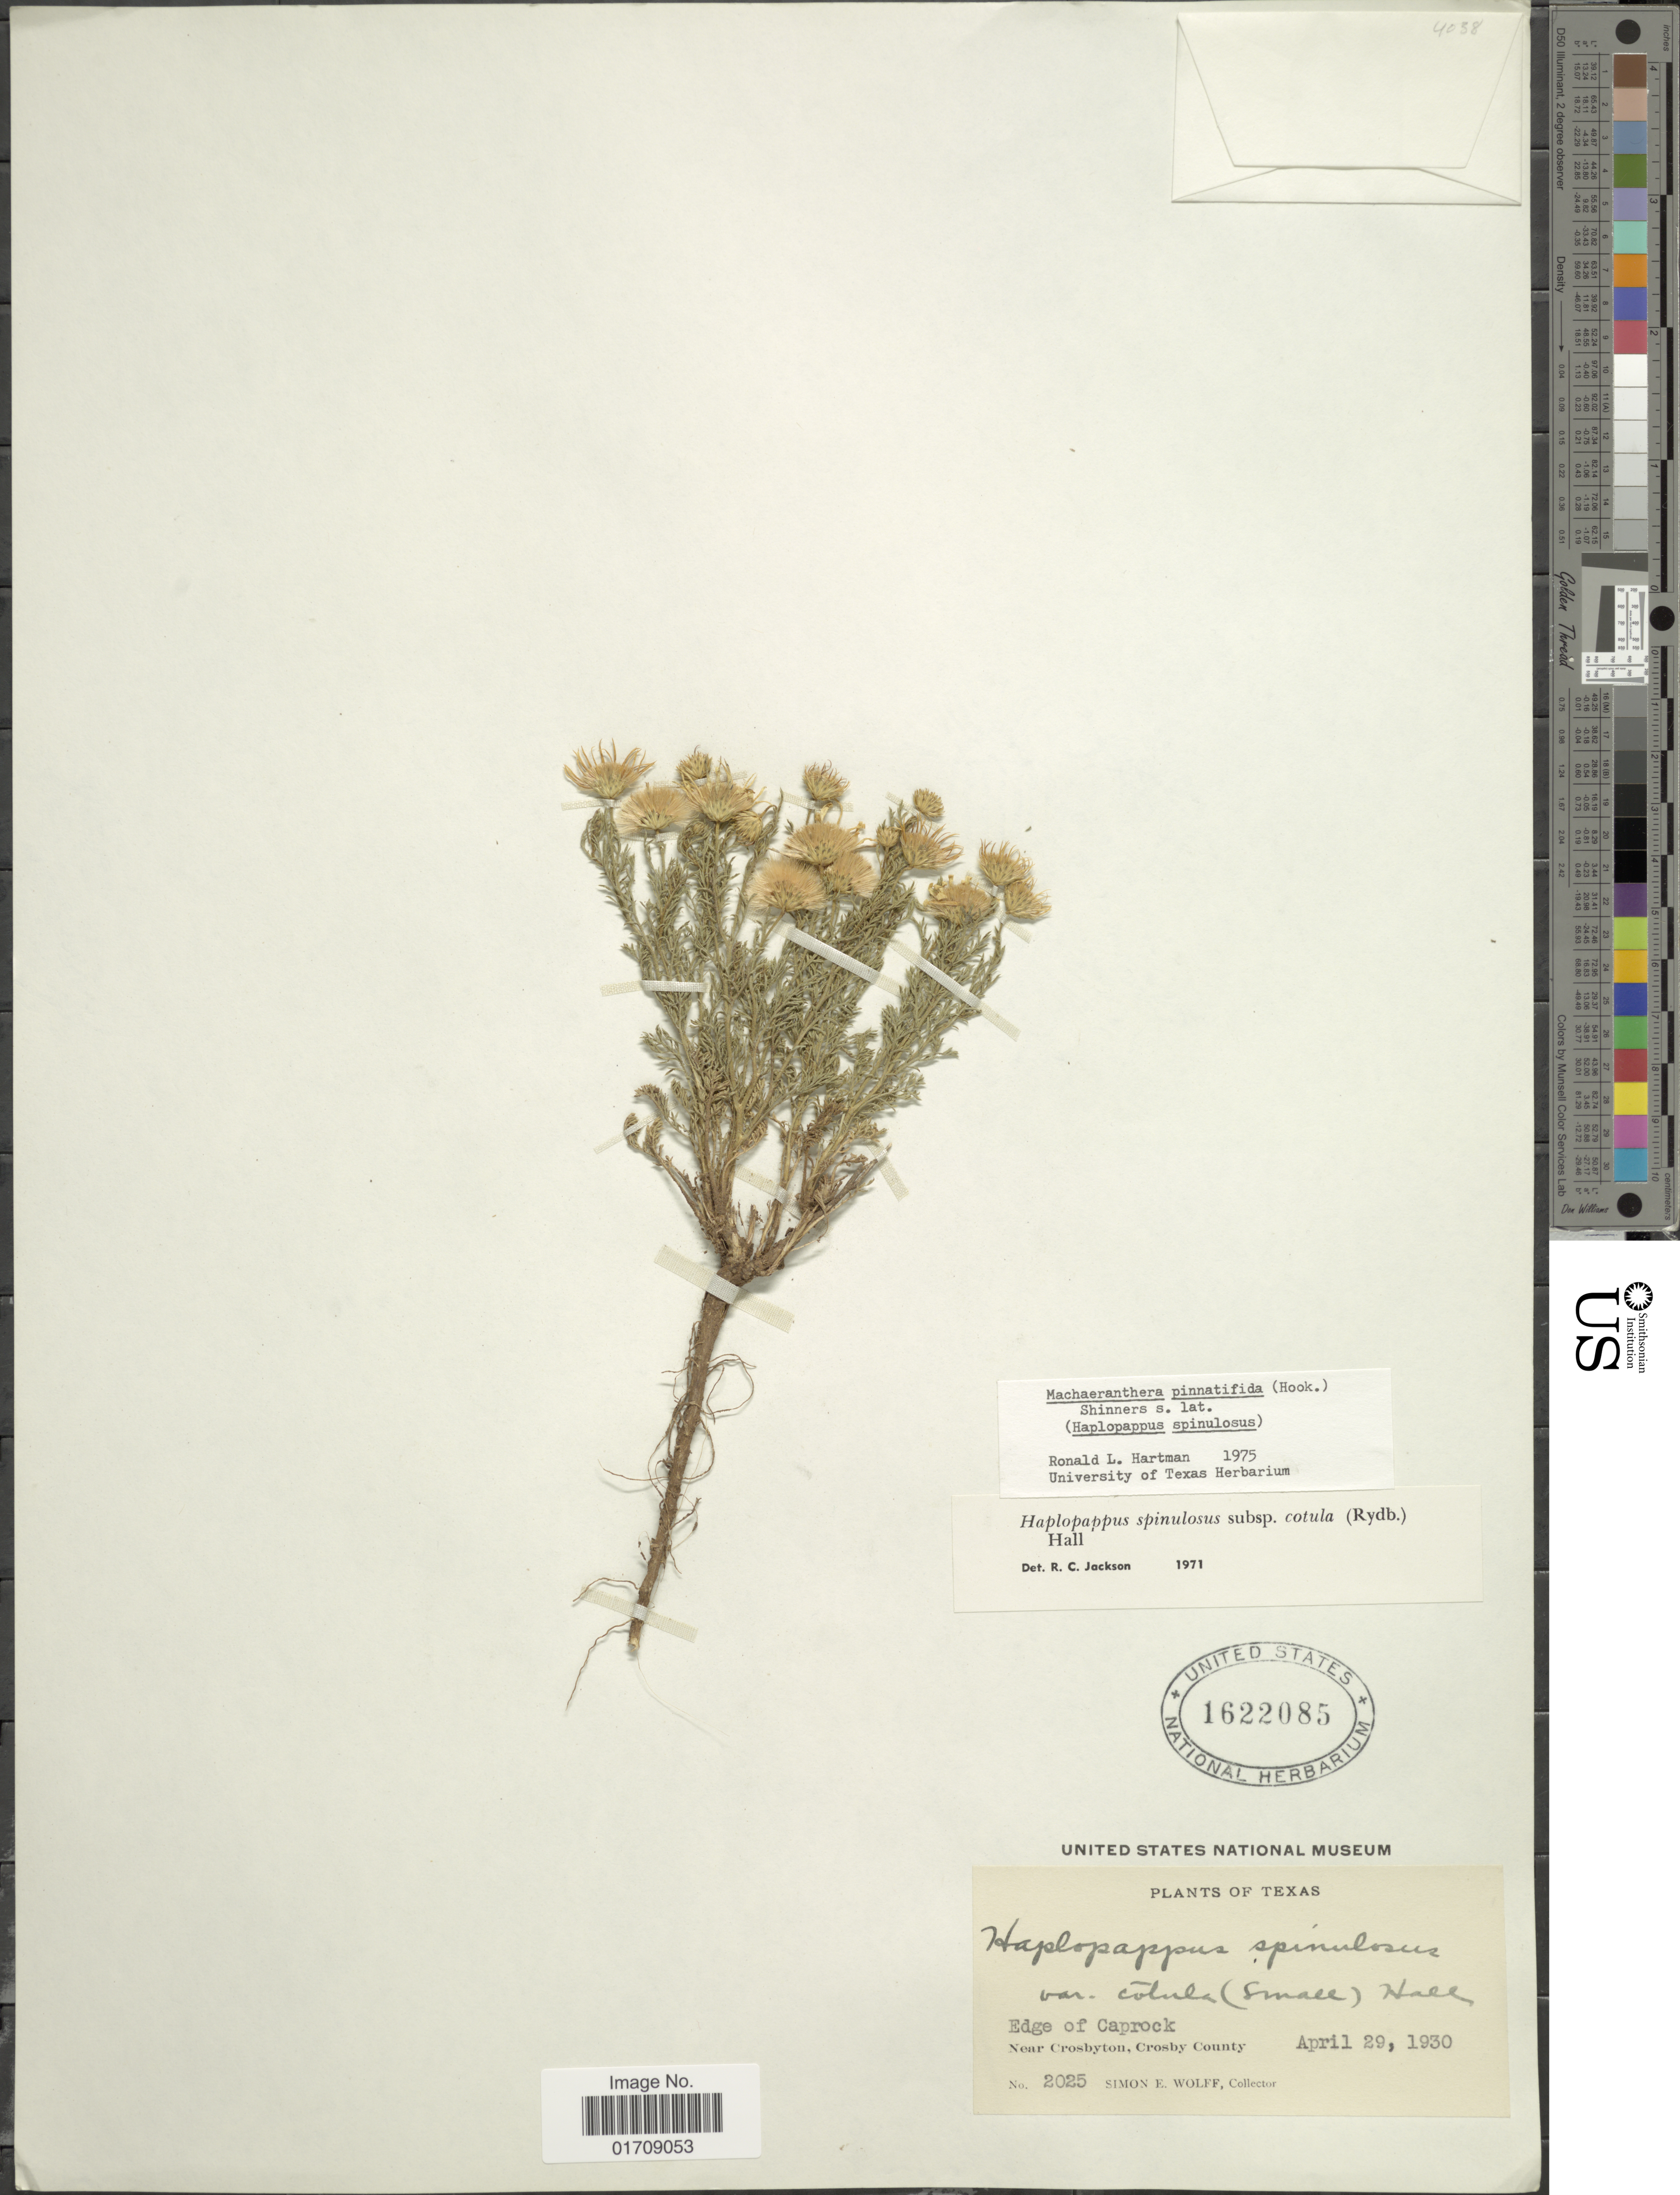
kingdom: Plantae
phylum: Tracheophyta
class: Magnoliopsida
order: Asterales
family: Asteraceae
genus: Machaeranthera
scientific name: Machaeranthera pinnatifida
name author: (Hook.) Shinners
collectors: S. E. Wolff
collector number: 2025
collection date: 1930-04-29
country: United States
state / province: Texas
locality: Edge of Caprock, near Crosbyton, Crosby County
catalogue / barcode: US 1622085